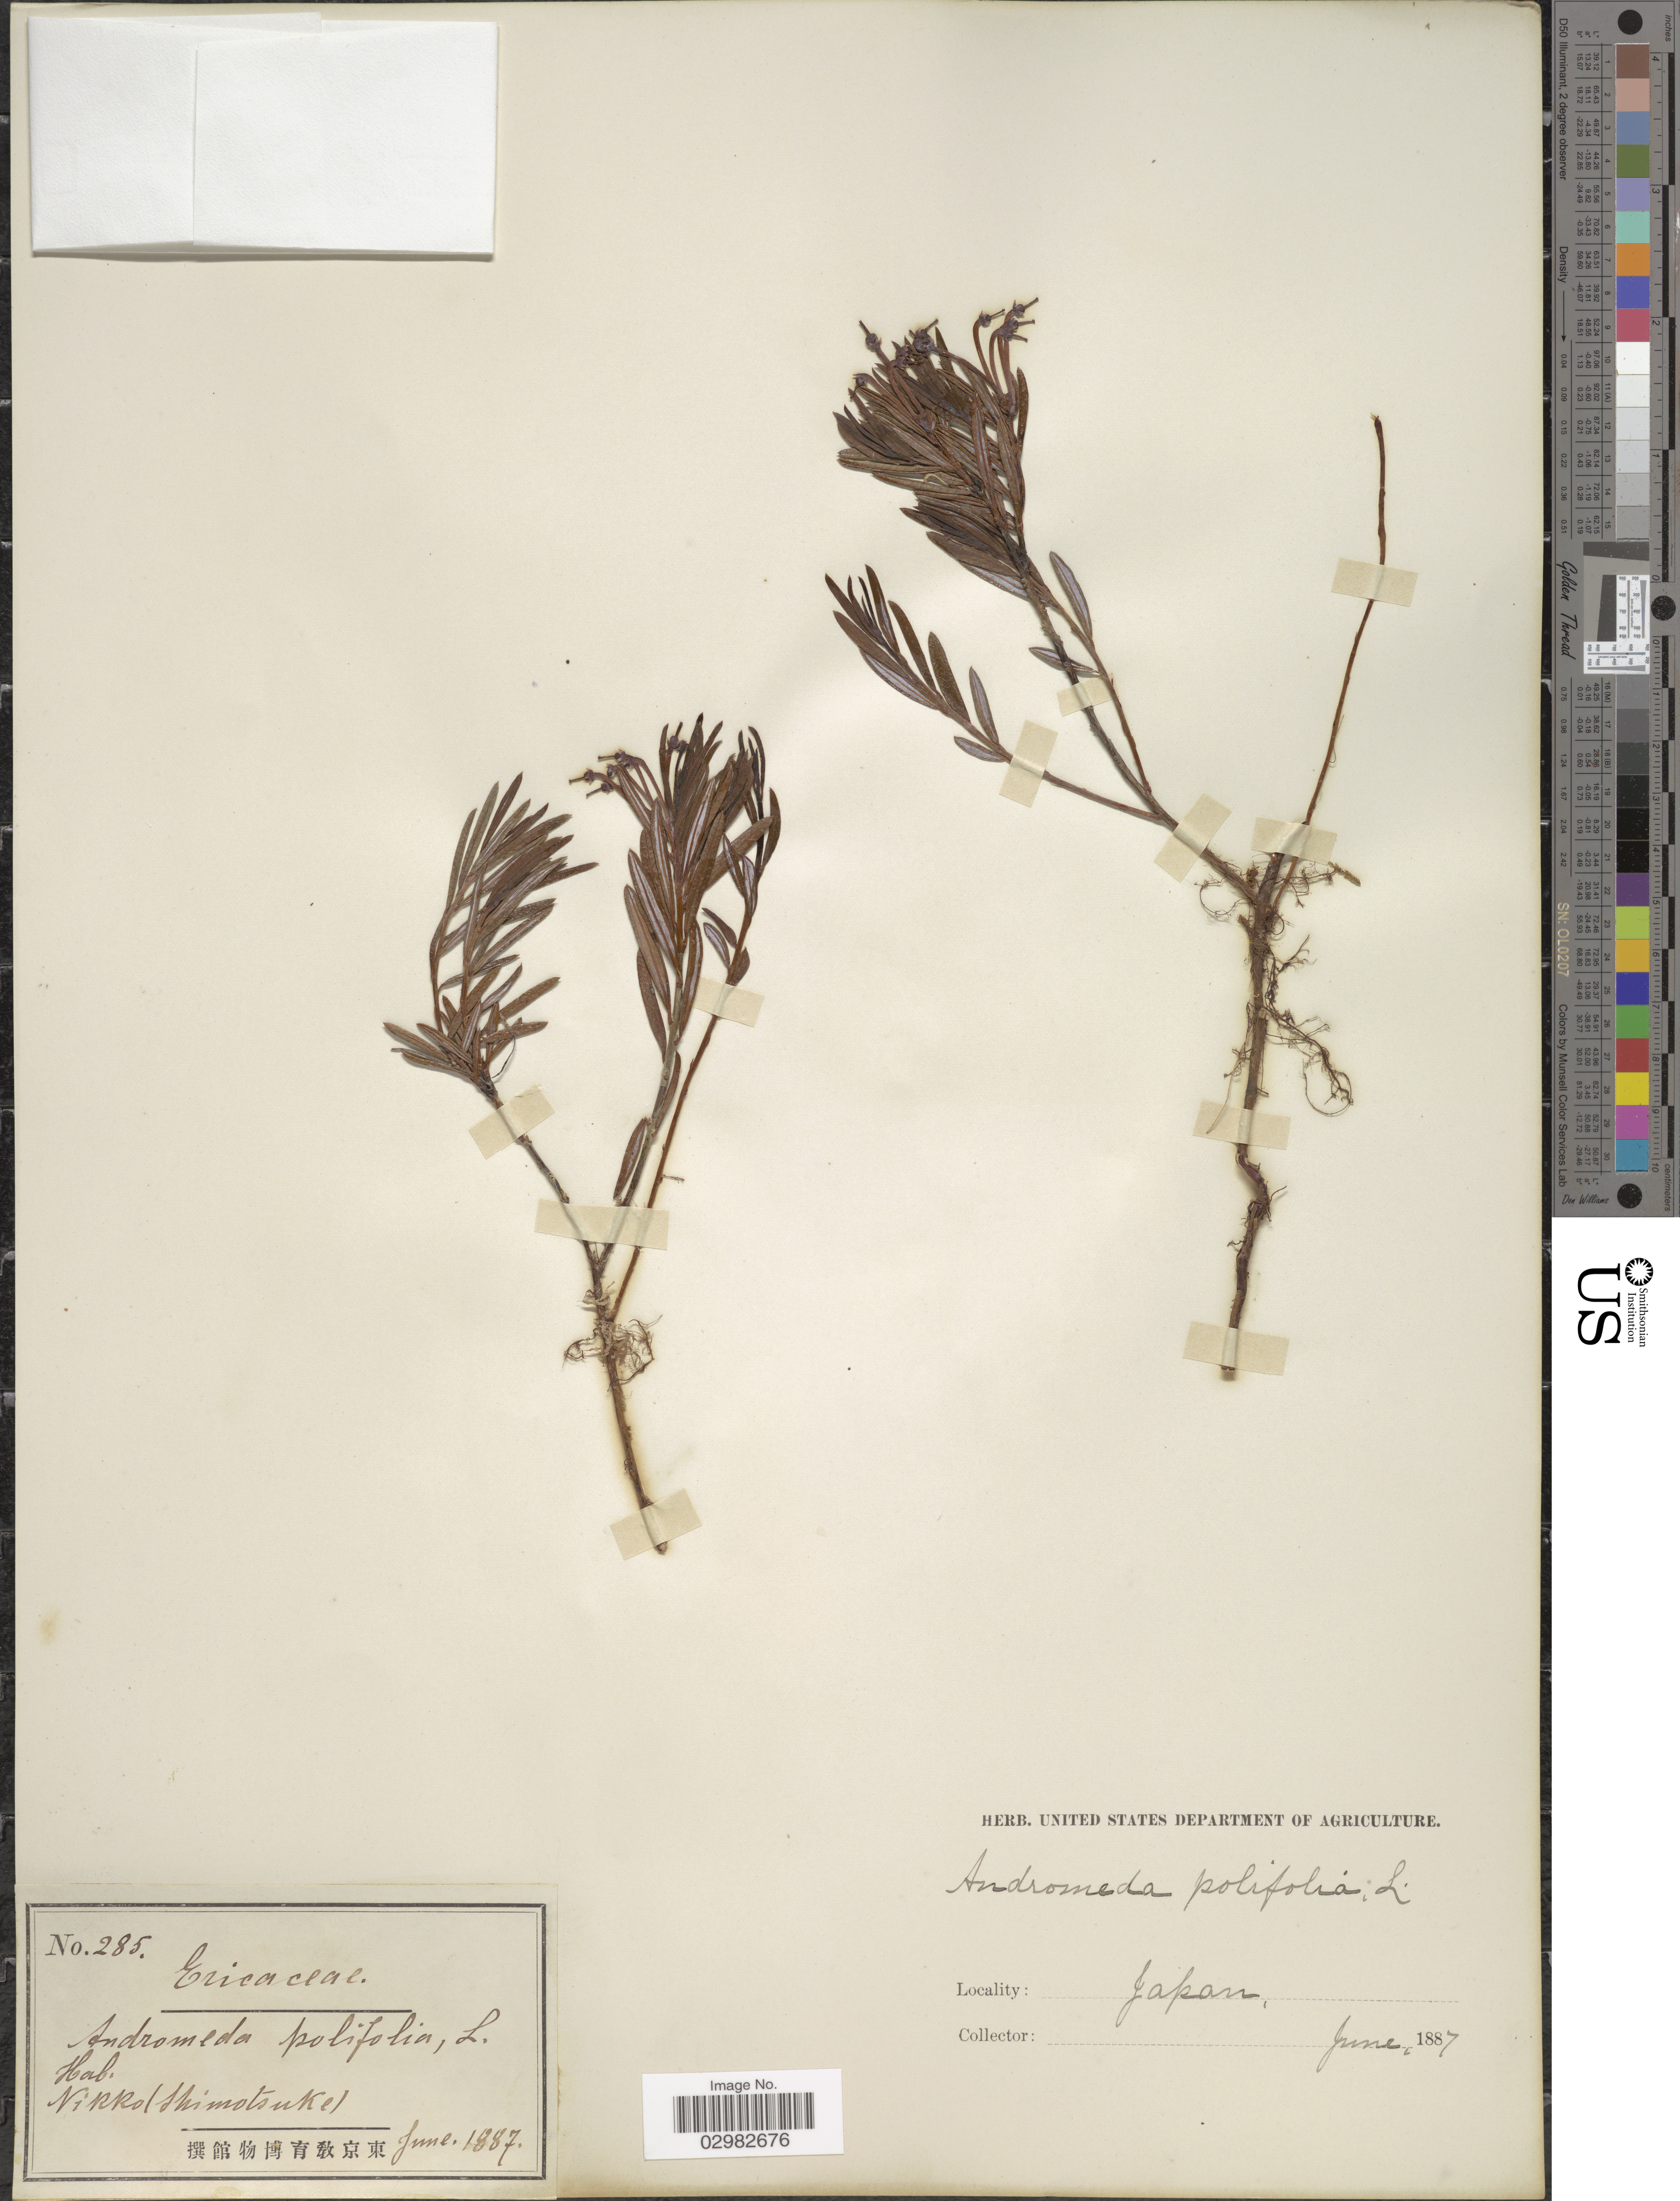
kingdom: Plantae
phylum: Tracheophyta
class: Magnoliopsida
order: Ericales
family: Ericaceae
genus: Andromeda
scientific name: Andromeda polifolia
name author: L.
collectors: Facchini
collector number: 285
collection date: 1887-06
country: Japan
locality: Nikko (Shimotsuke).